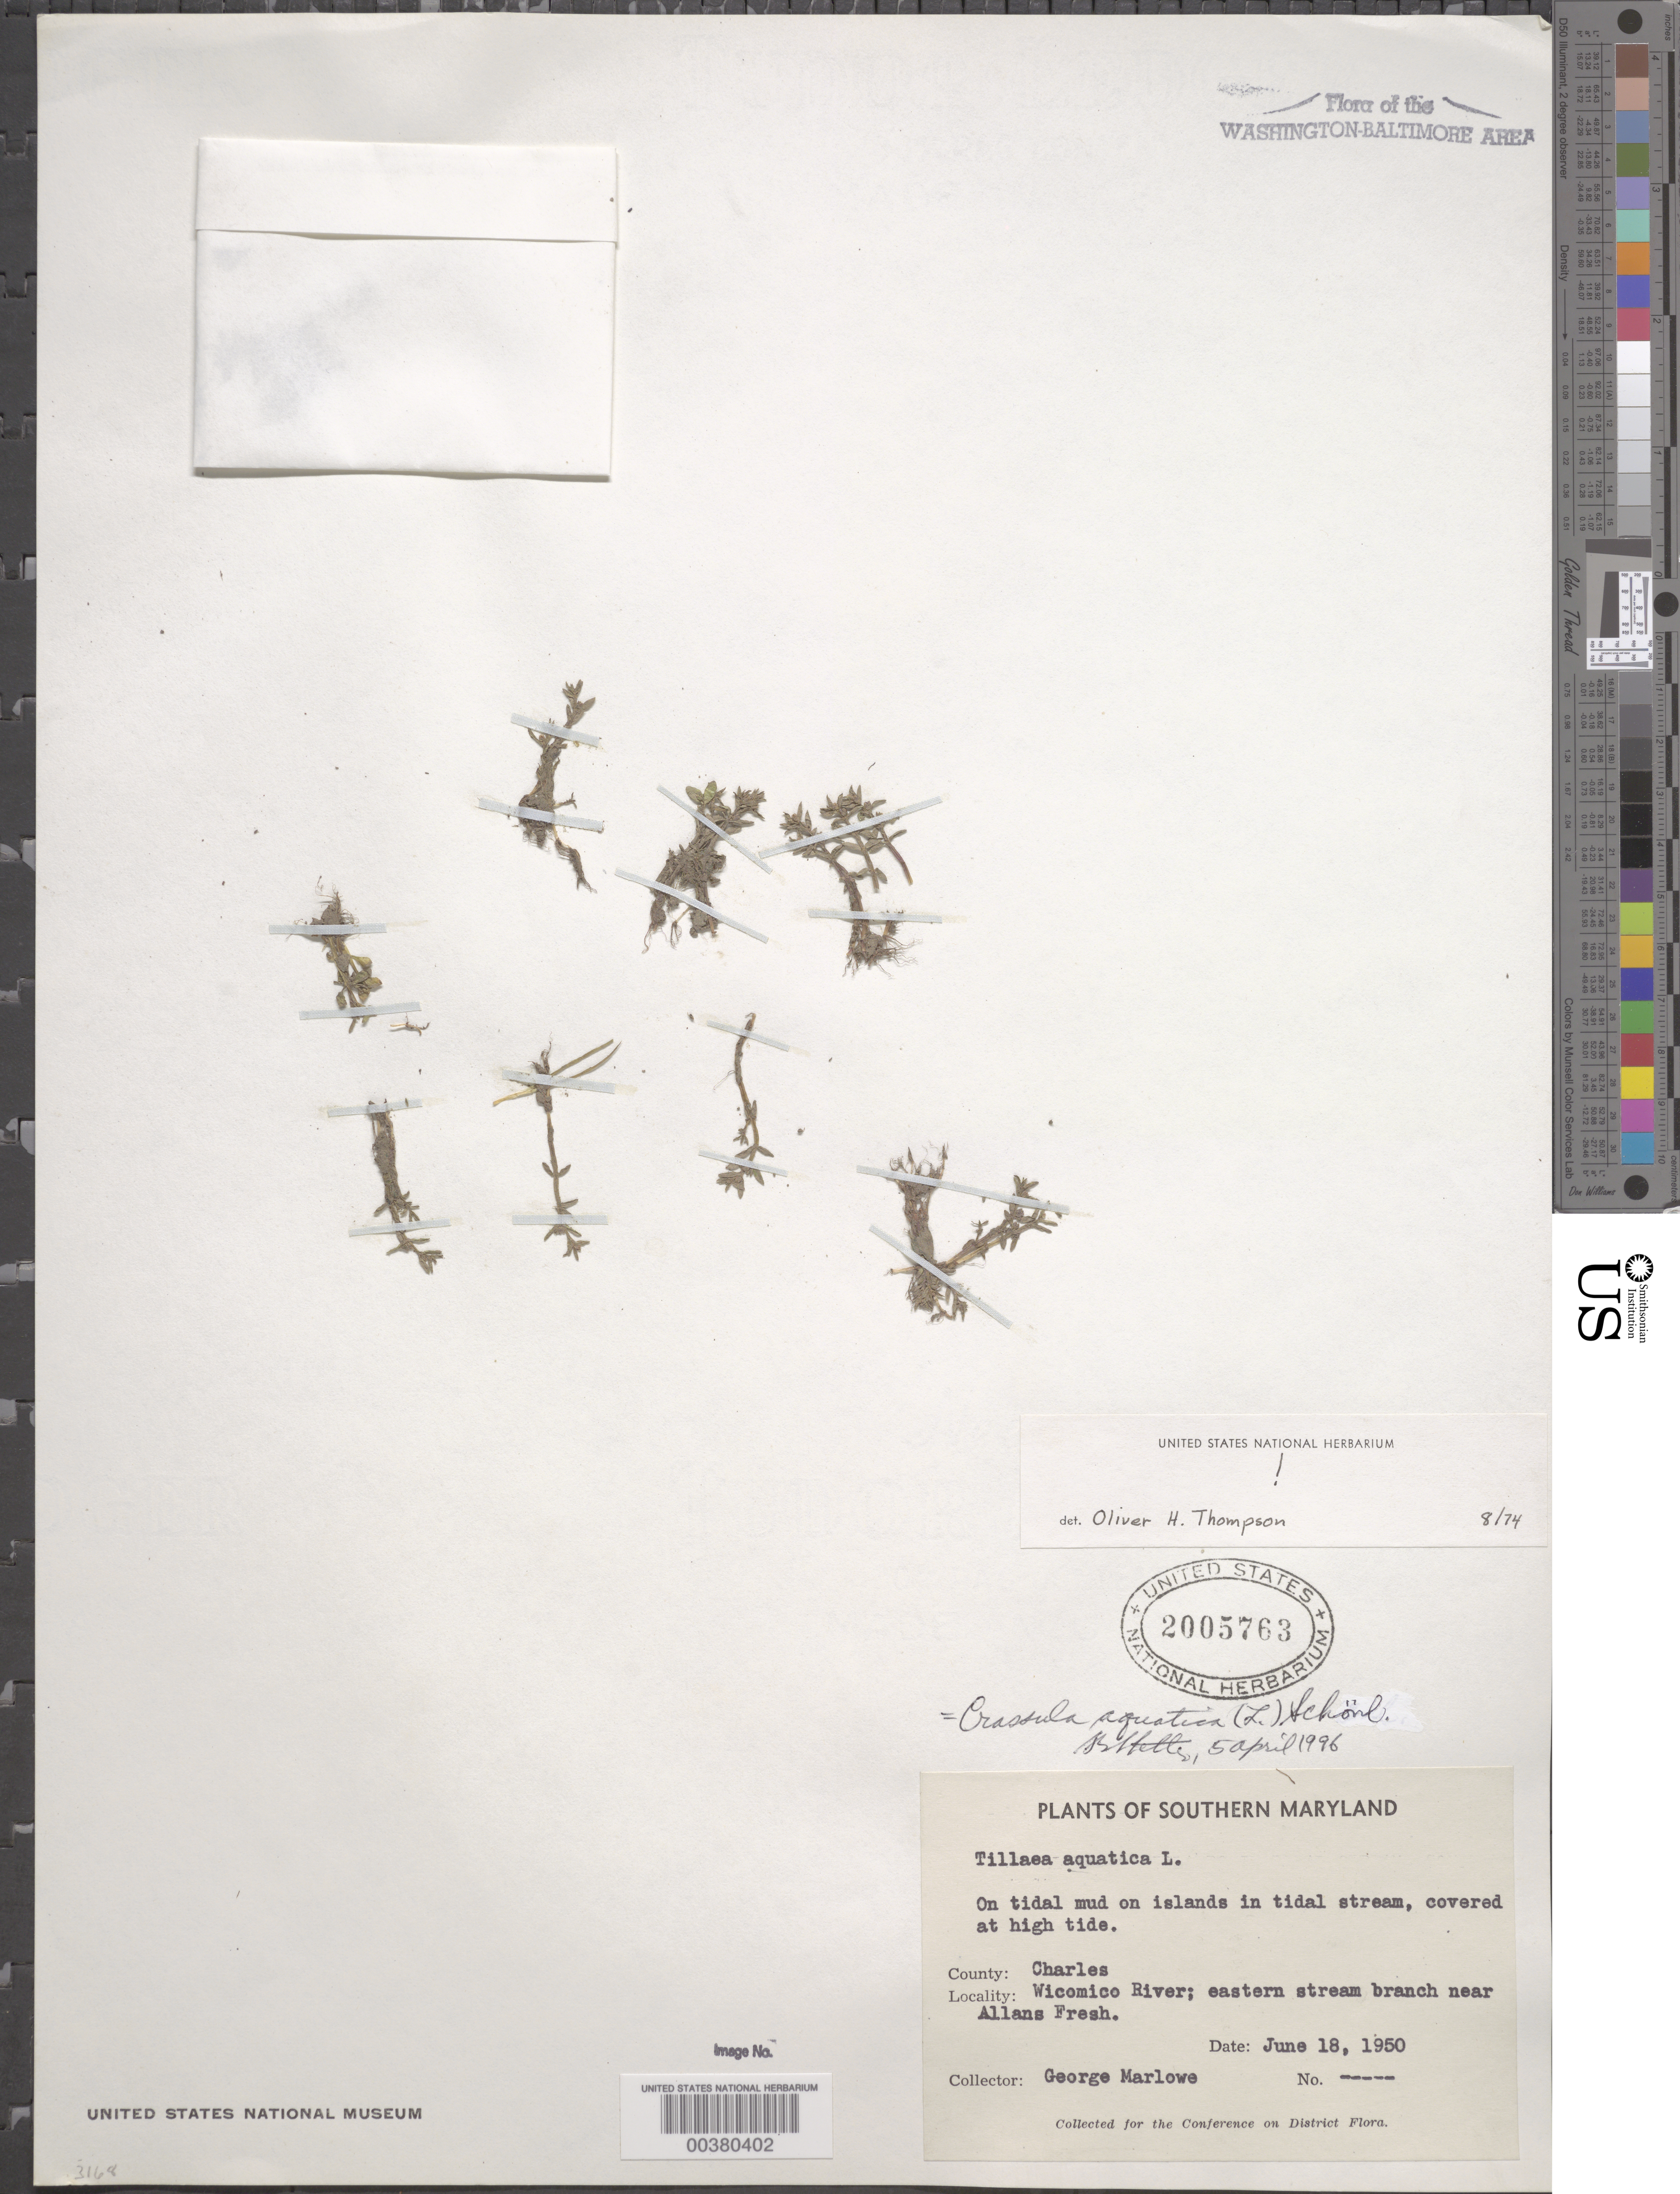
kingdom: Plantae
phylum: Tracheophyta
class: Magnoliopsida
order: Saxifragales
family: Crassulaceae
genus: Crassula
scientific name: Crassula aquatica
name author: (L.) Schönland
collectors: G. Marlowe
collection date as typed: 18 Jun 1950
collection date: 1950-06-18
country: United States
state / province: Maryland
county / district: Charles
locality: Wicomico River, Allans Fresh vicinity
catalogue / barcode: US 2005763